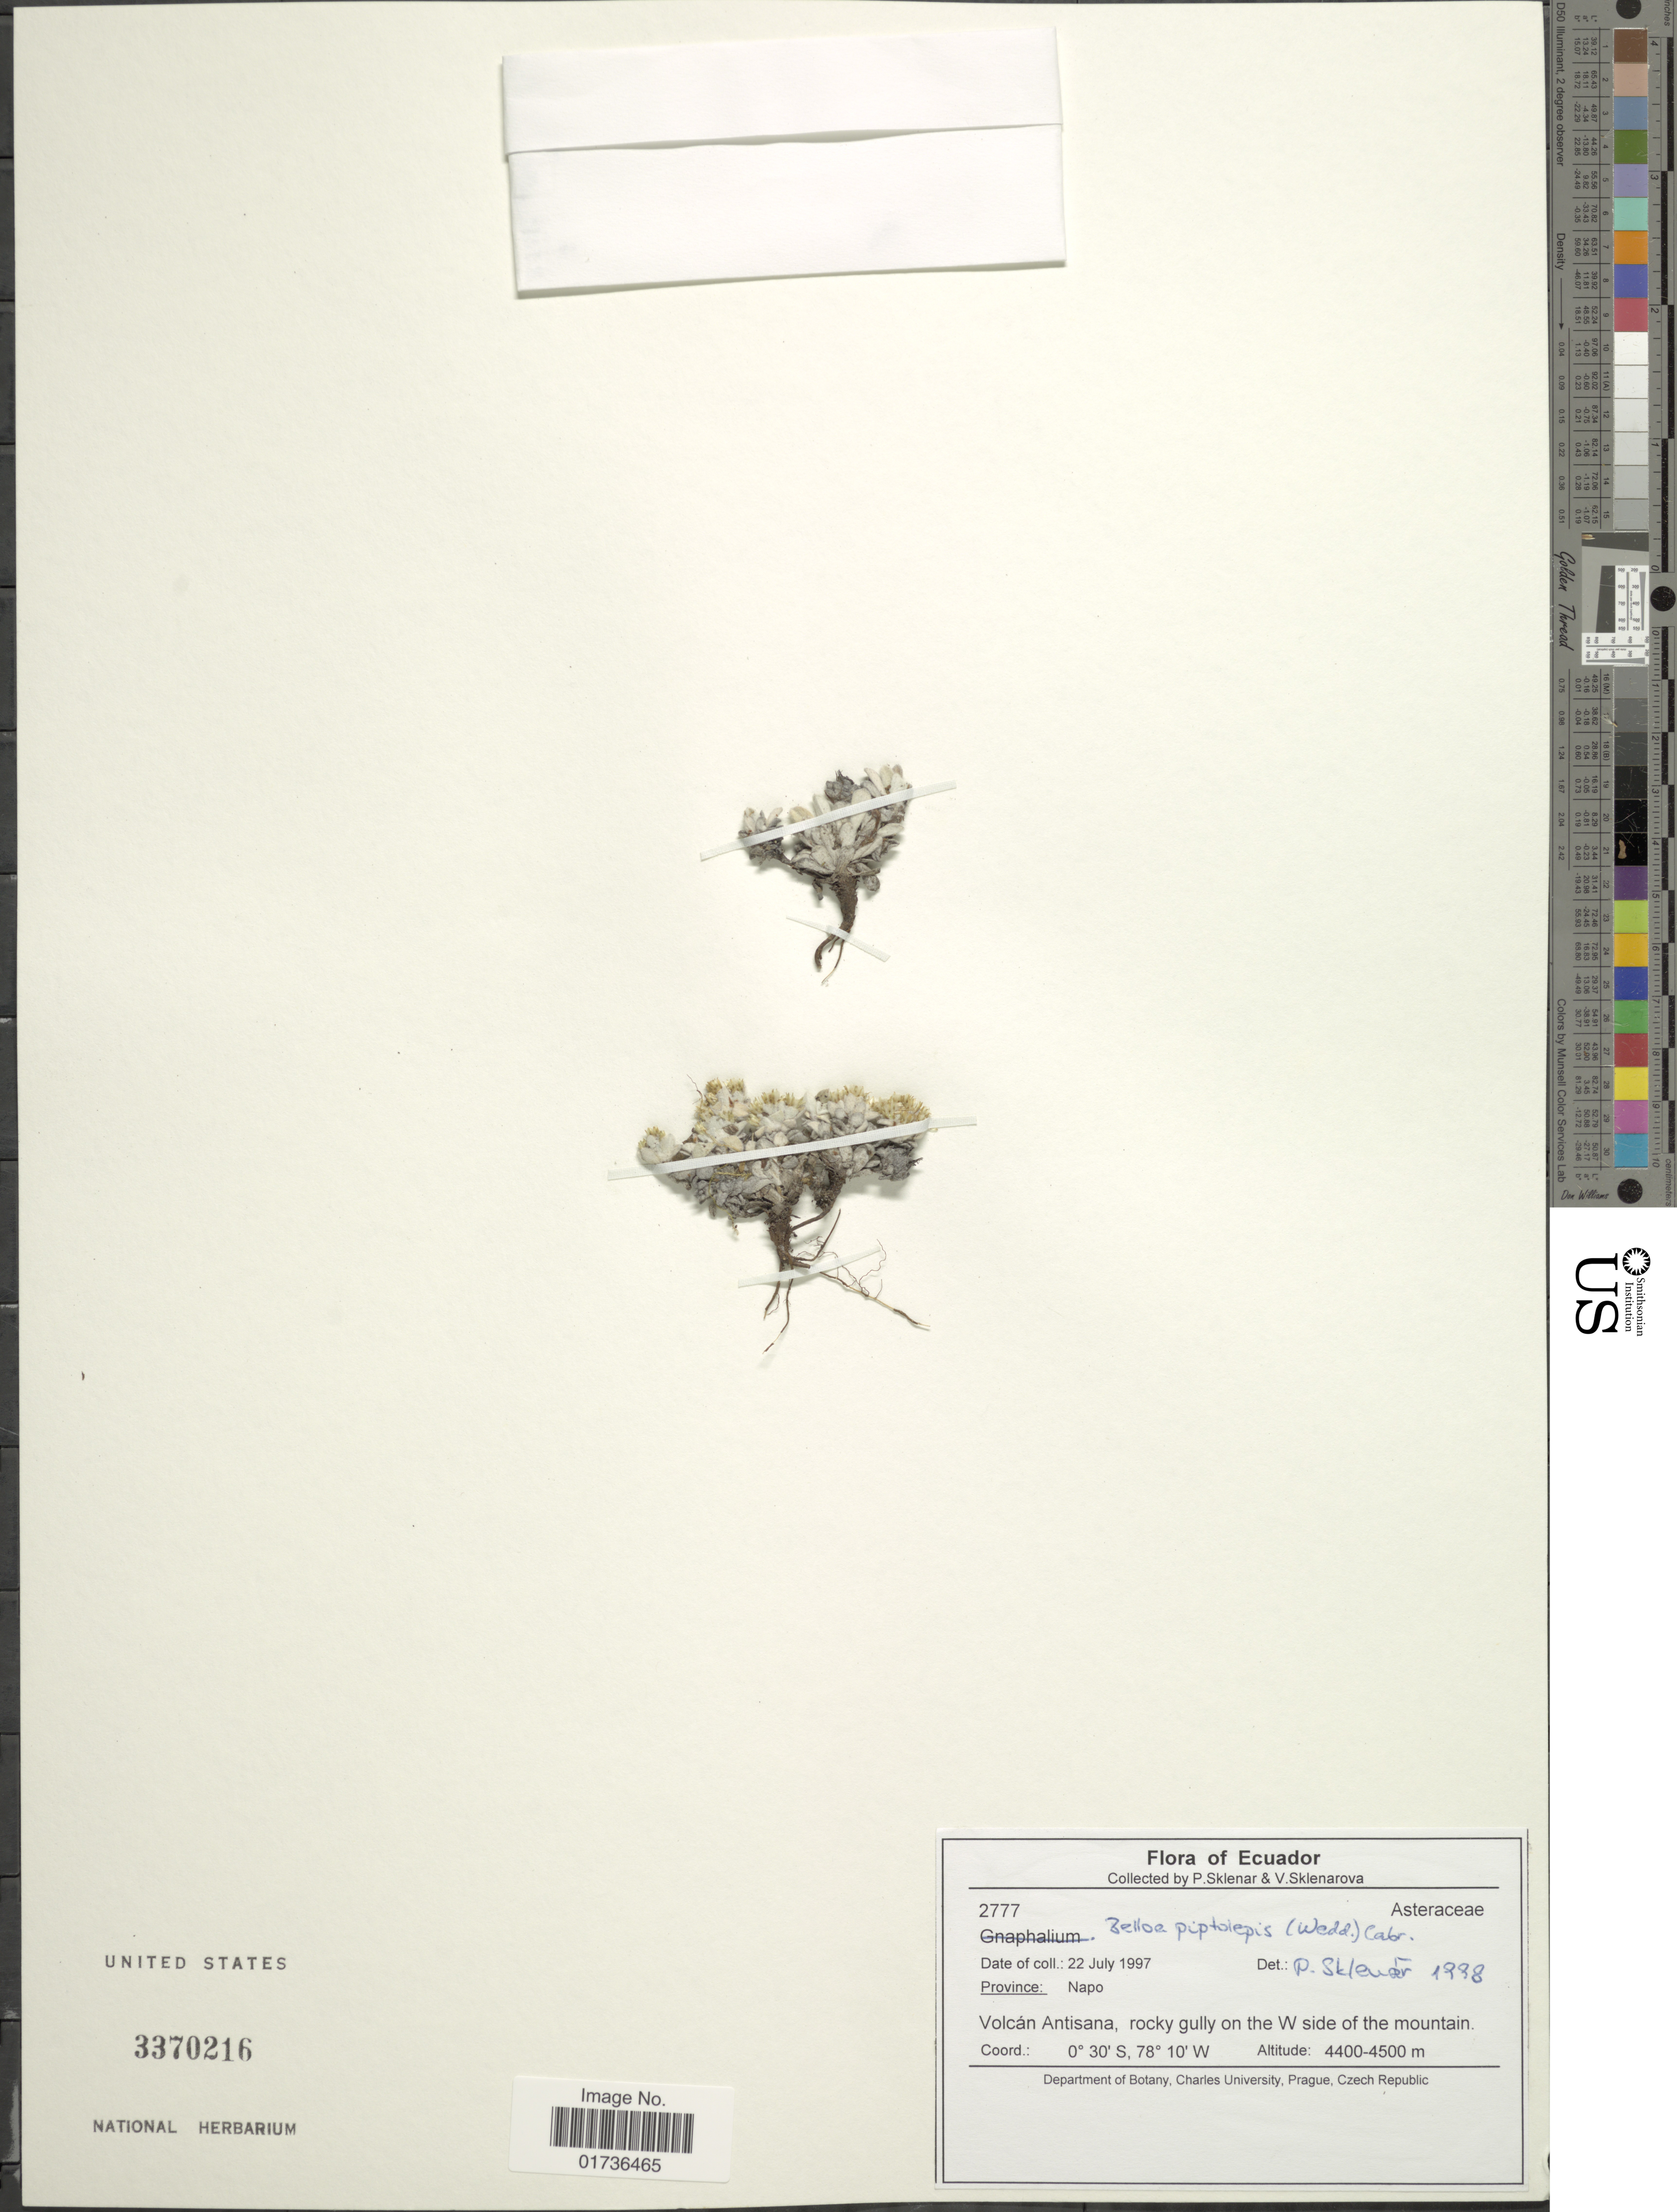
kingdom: Plantae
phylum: Tracheophyta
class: Magnoliopsida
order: Asterales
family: Asteraceae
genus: Mniodes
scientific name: Mniodes piptolepis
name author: (Wedd.) S.E. Freire et al.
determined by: Dillon, M. O.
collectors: P. Sklenár & V. Sklenárová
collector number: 2777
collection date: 1997-07-22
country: Ecuador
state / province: Napo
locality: Volcán Antisana, rocky gully on the W side of the mountains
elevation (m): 4400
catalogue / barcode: US 3370216